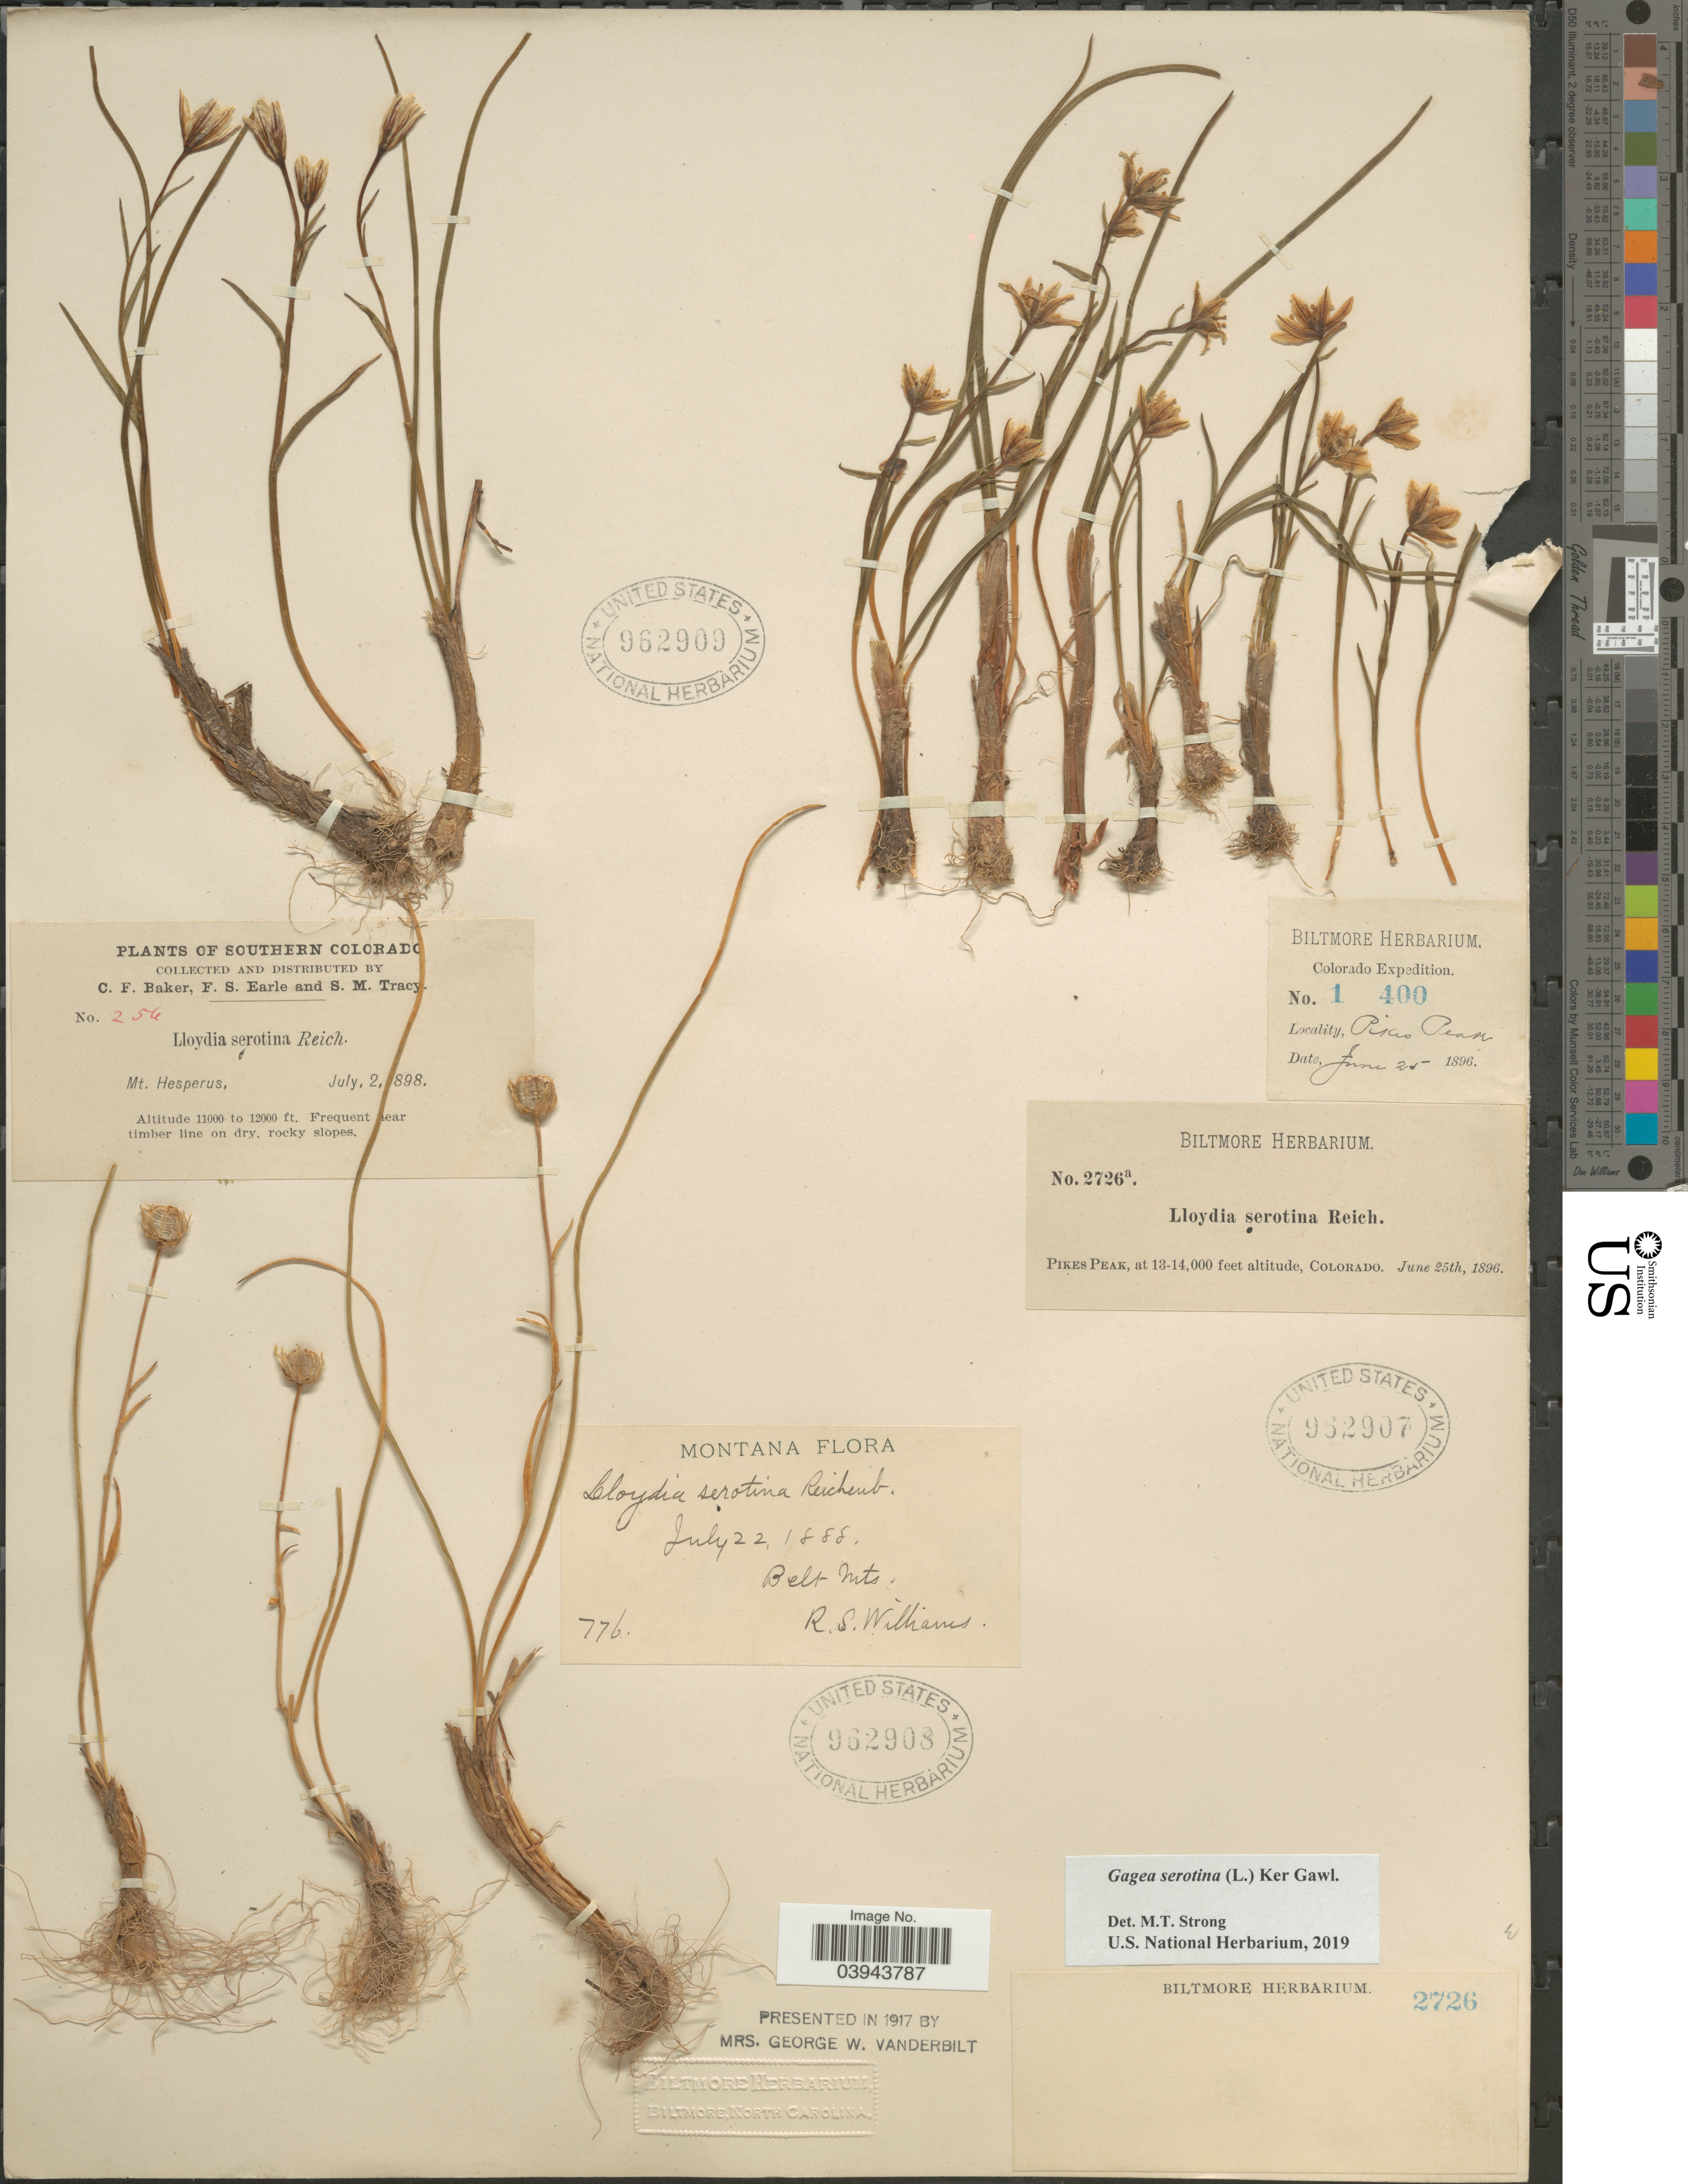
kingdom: Plantae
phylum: Tracheophyta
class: Liliopsida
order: Liliales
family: Liliaceae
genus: Lloydia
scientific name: Lloydia serotina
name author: (L.) Salisb. ex Rchb.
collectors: R. S. Williams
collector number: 776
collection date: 1888-07-22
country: United States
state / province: Montana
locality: Belt Mts.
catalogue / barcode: US 962908-2